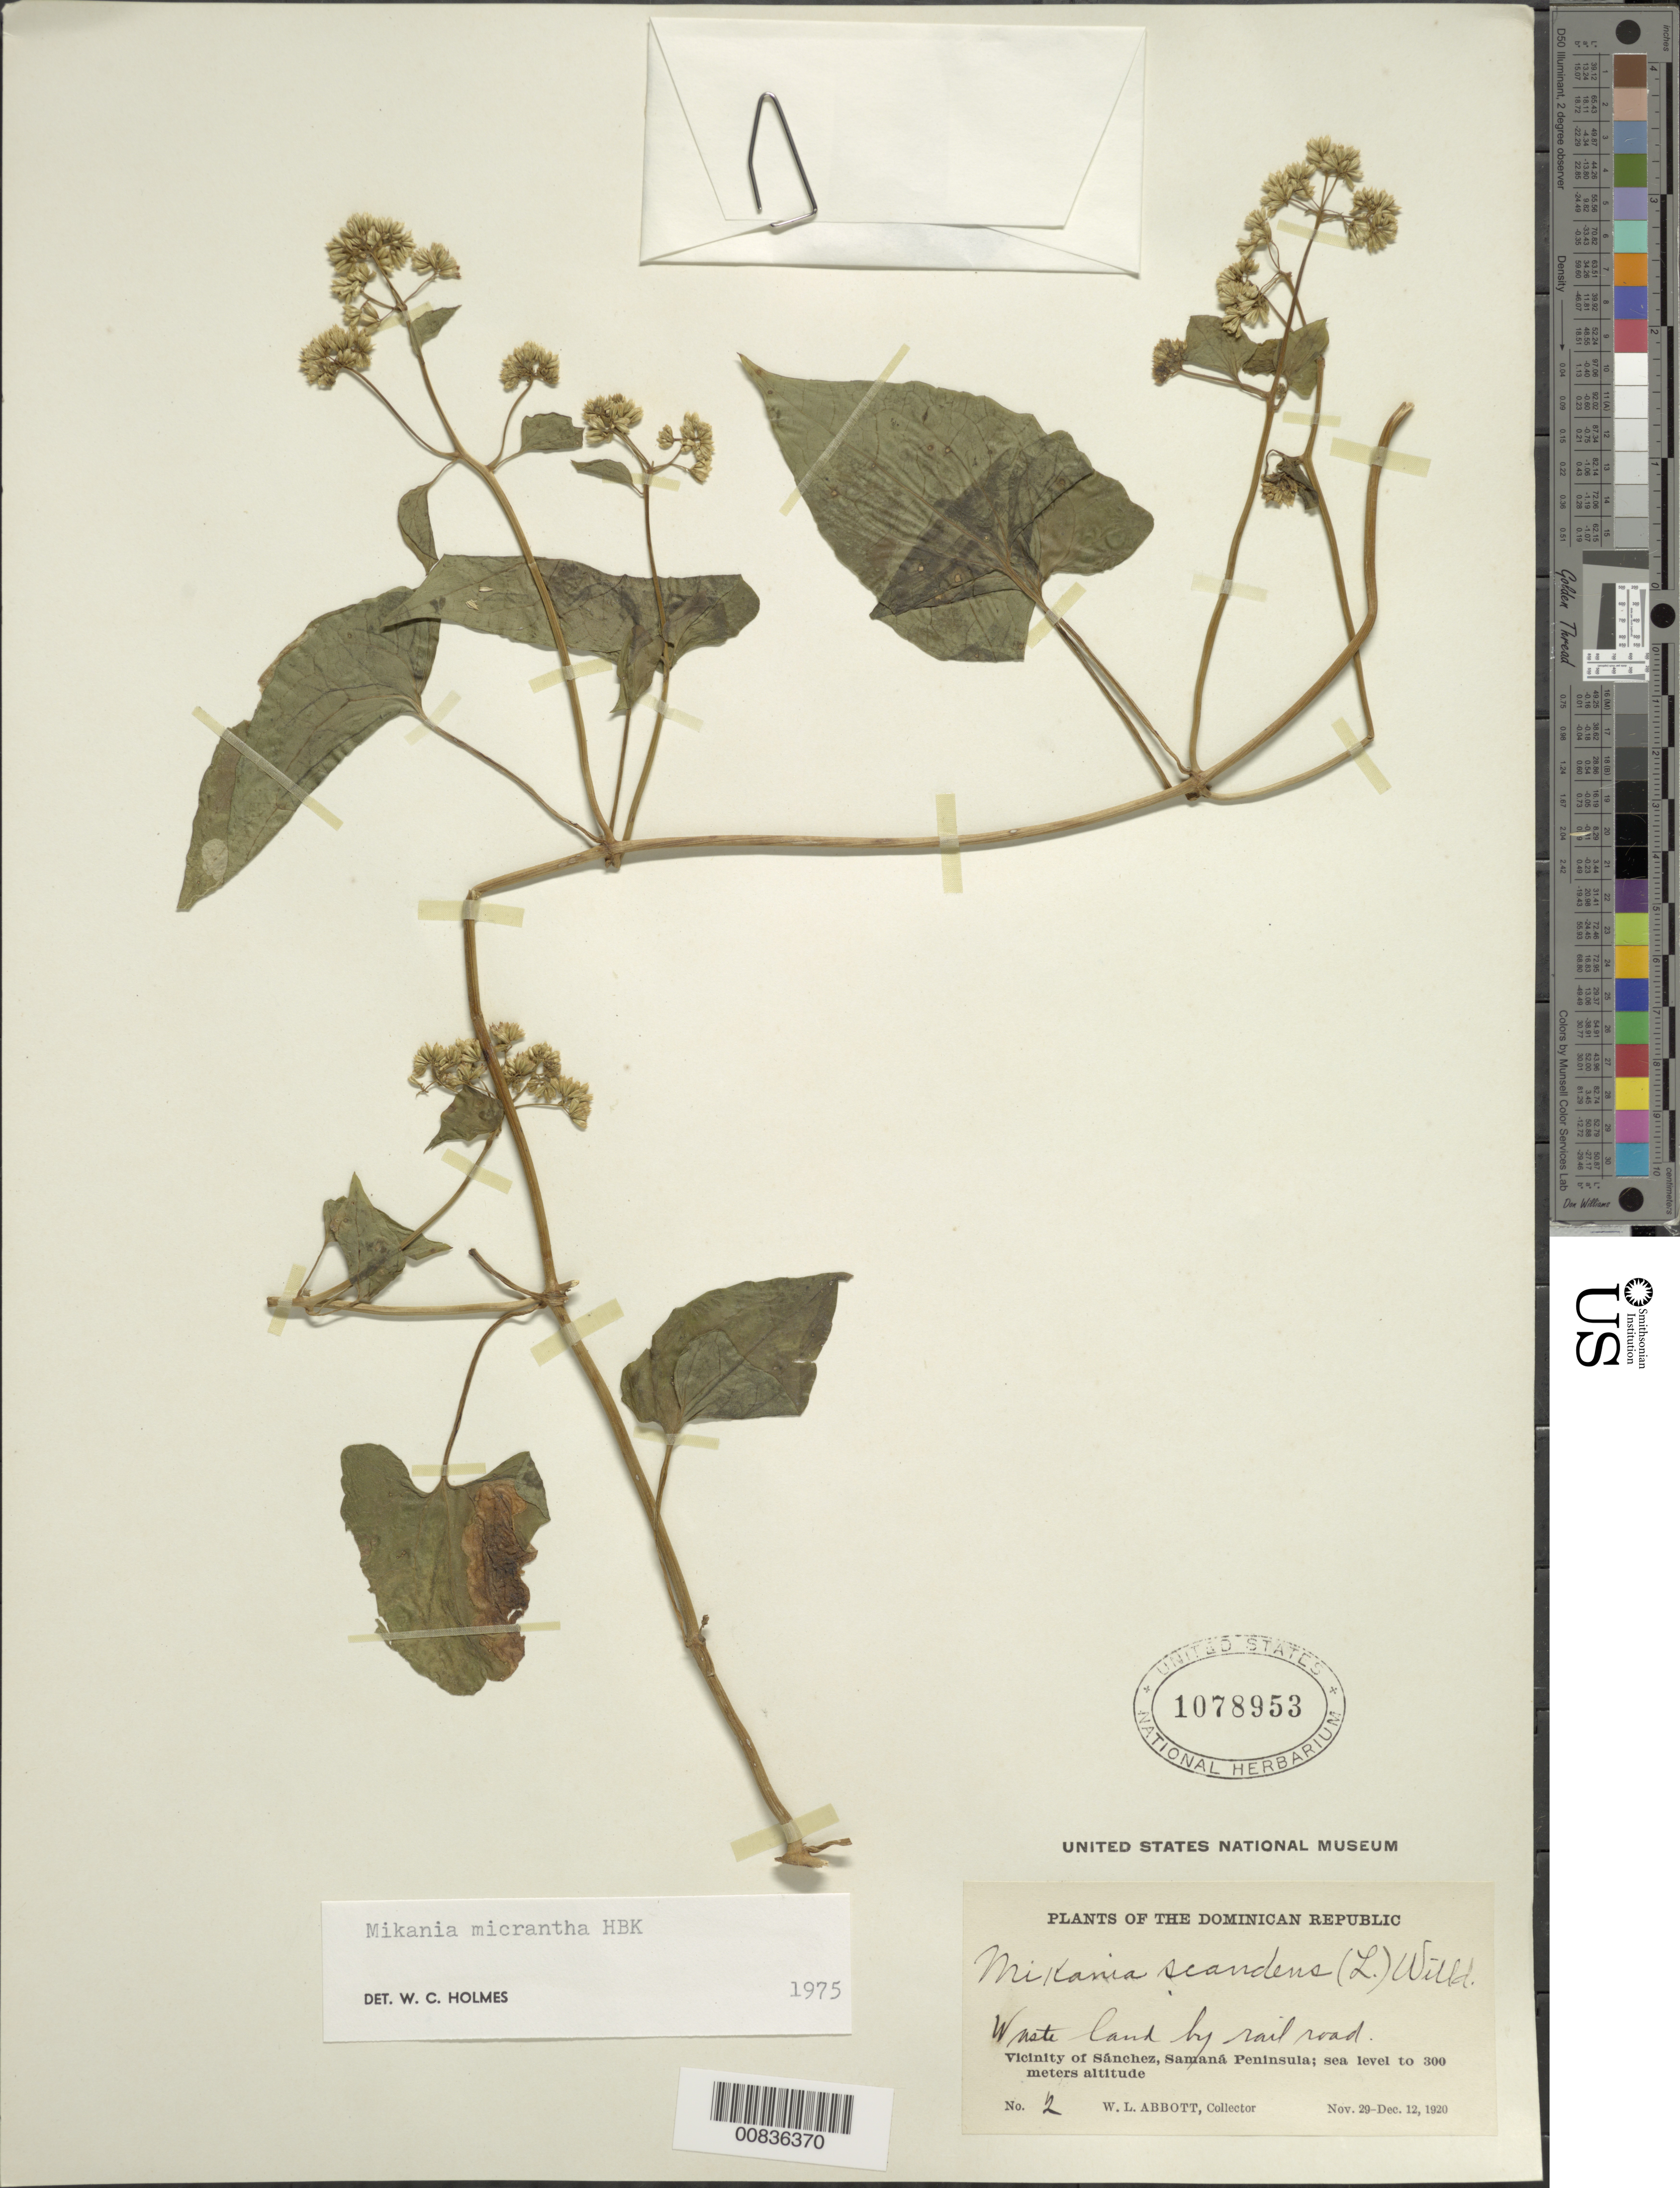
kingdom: Plantae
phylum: Tracheophyta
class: Magnoliopsida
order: Asterales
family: Asteraceae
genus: Mikania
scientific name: Mikania micrantha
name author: Kunth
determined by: Holmes, W. C.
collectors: W. L. Abbott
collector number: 2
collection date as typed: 29 Nov 1920 to 12 Dec 1920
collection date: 1920-11-29/1920-12-12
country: Dominican Republic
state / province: Samana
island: Hispaniola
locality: Vicinity of Sánchez, Samaná Peninsula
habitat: Waste land by railroad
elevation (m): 0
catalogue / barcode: US 1078953